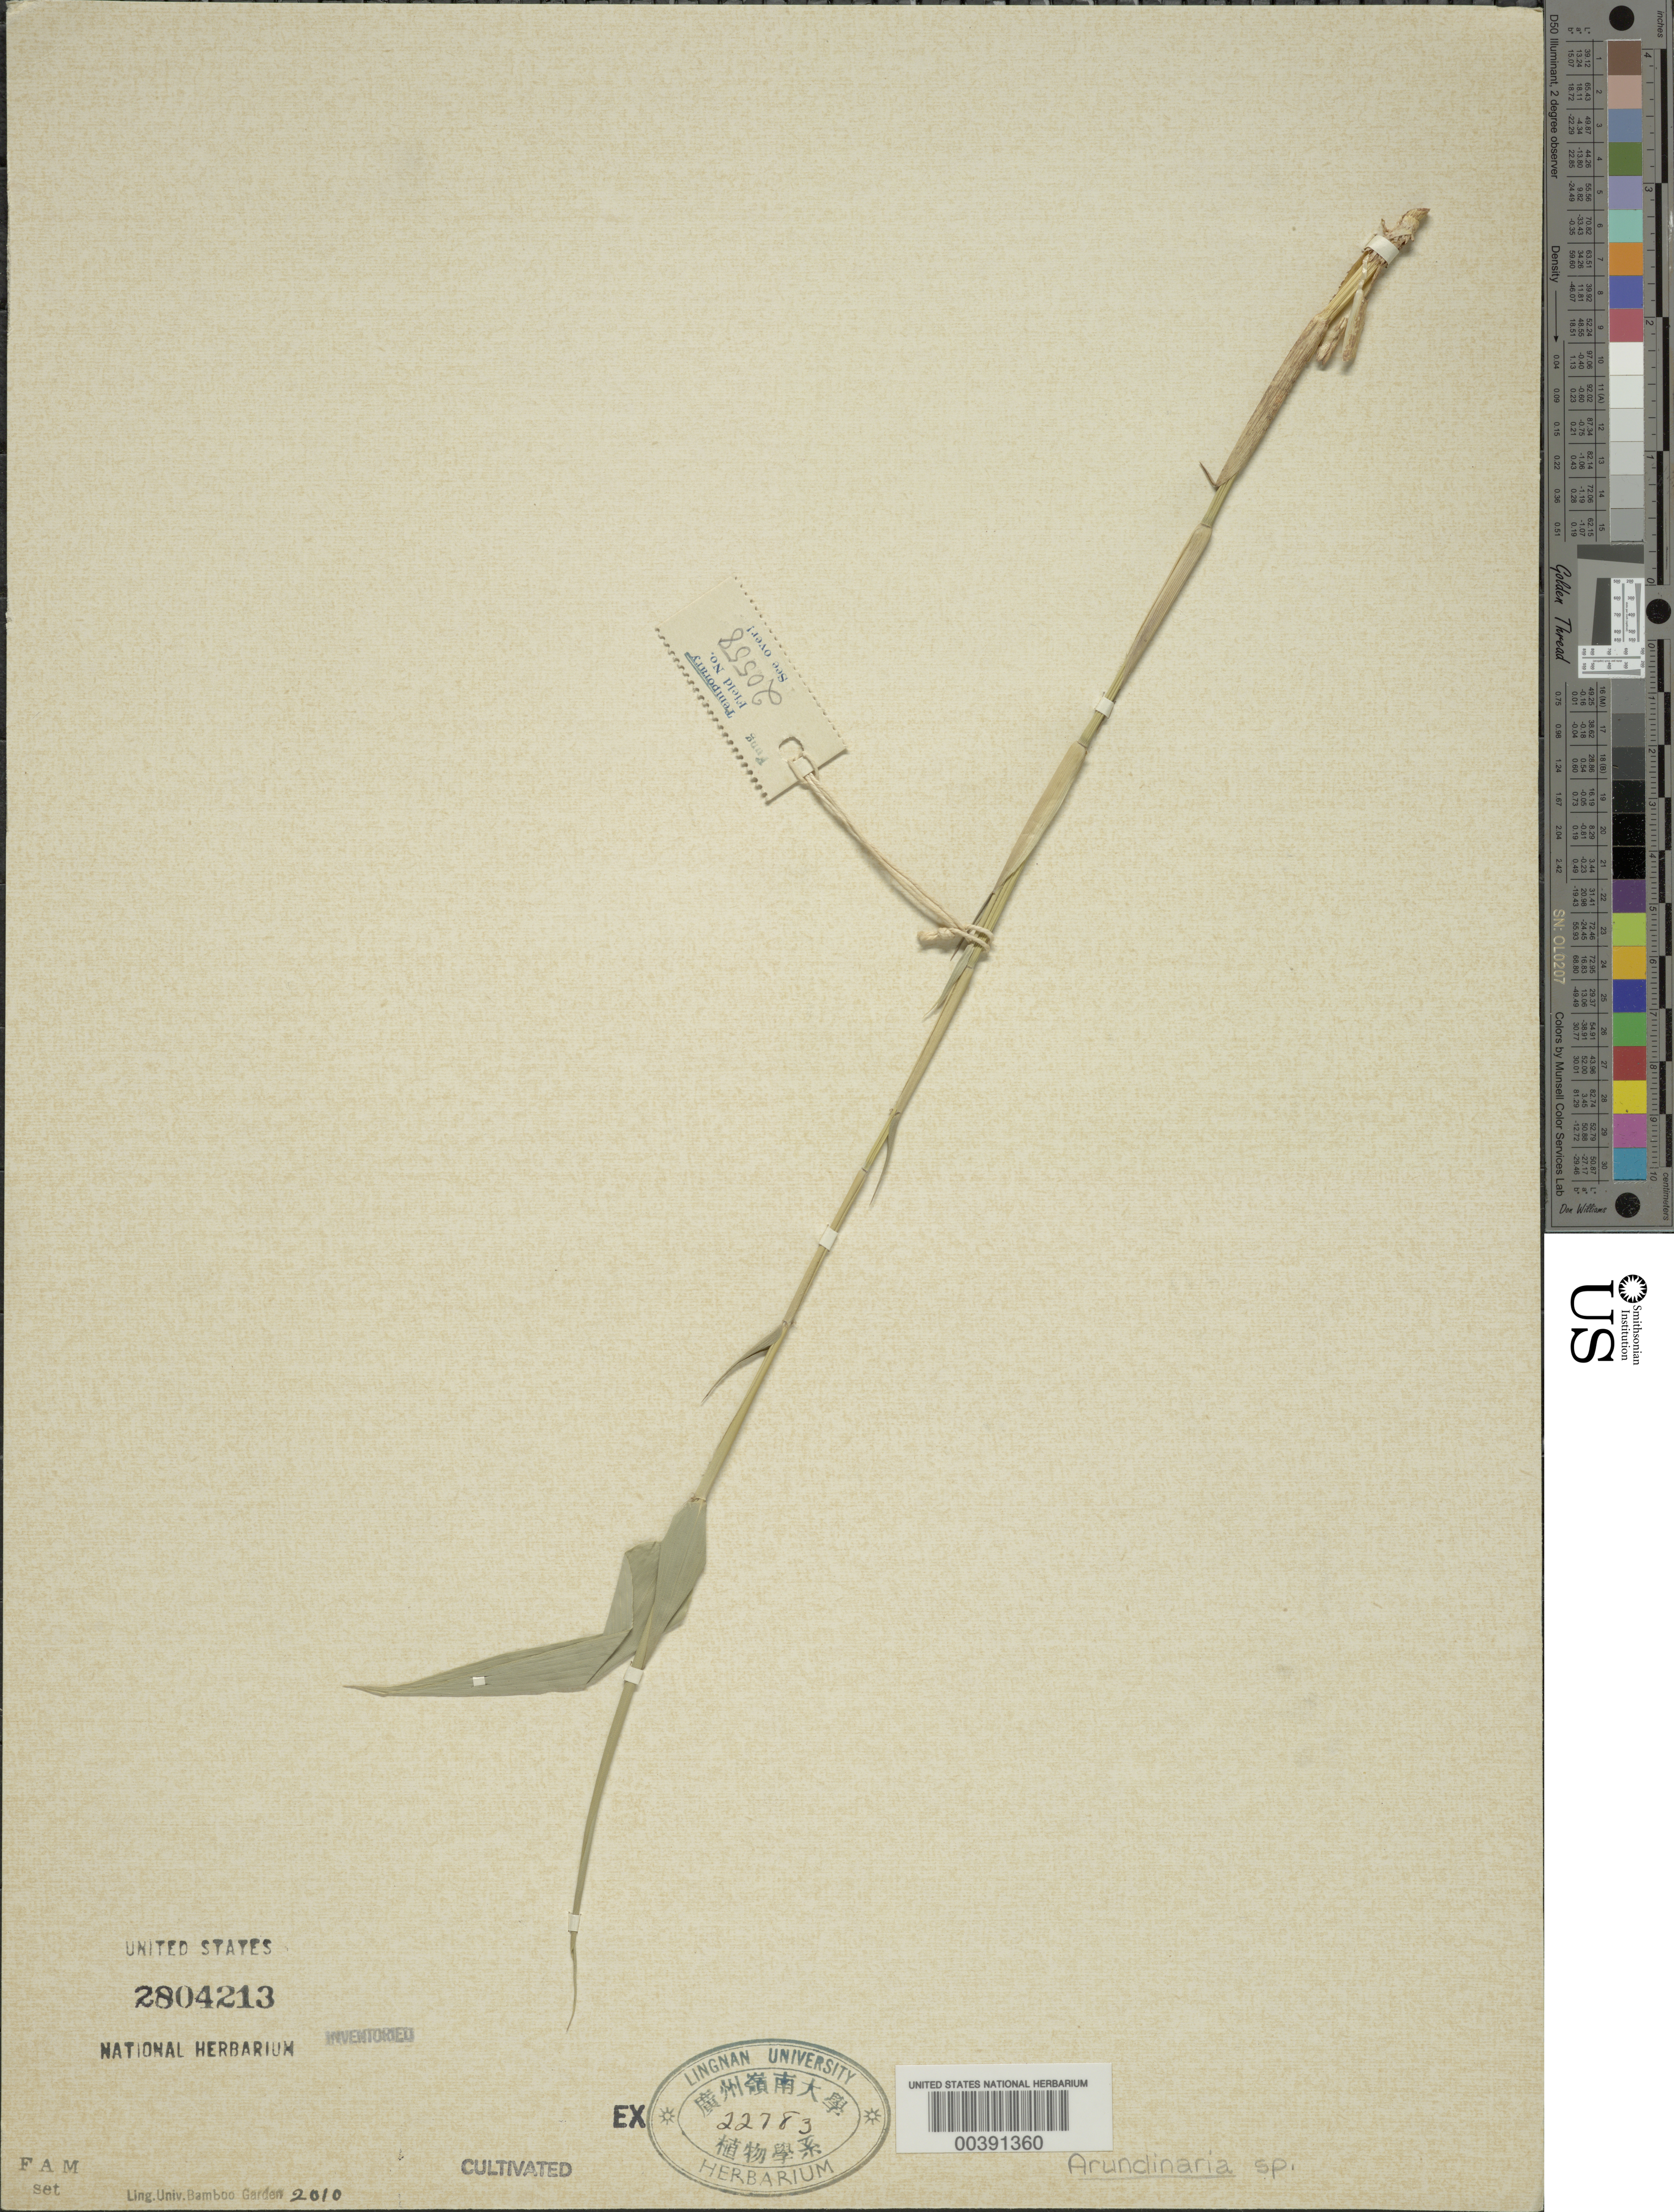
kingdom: Plantae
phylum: Tracheophyta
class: Liliopsida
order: Poales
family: Poaceae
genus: Arundinaria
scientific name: Arundinaria sp.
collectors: H. L. Fung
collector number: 20558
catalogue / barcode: US 2804213